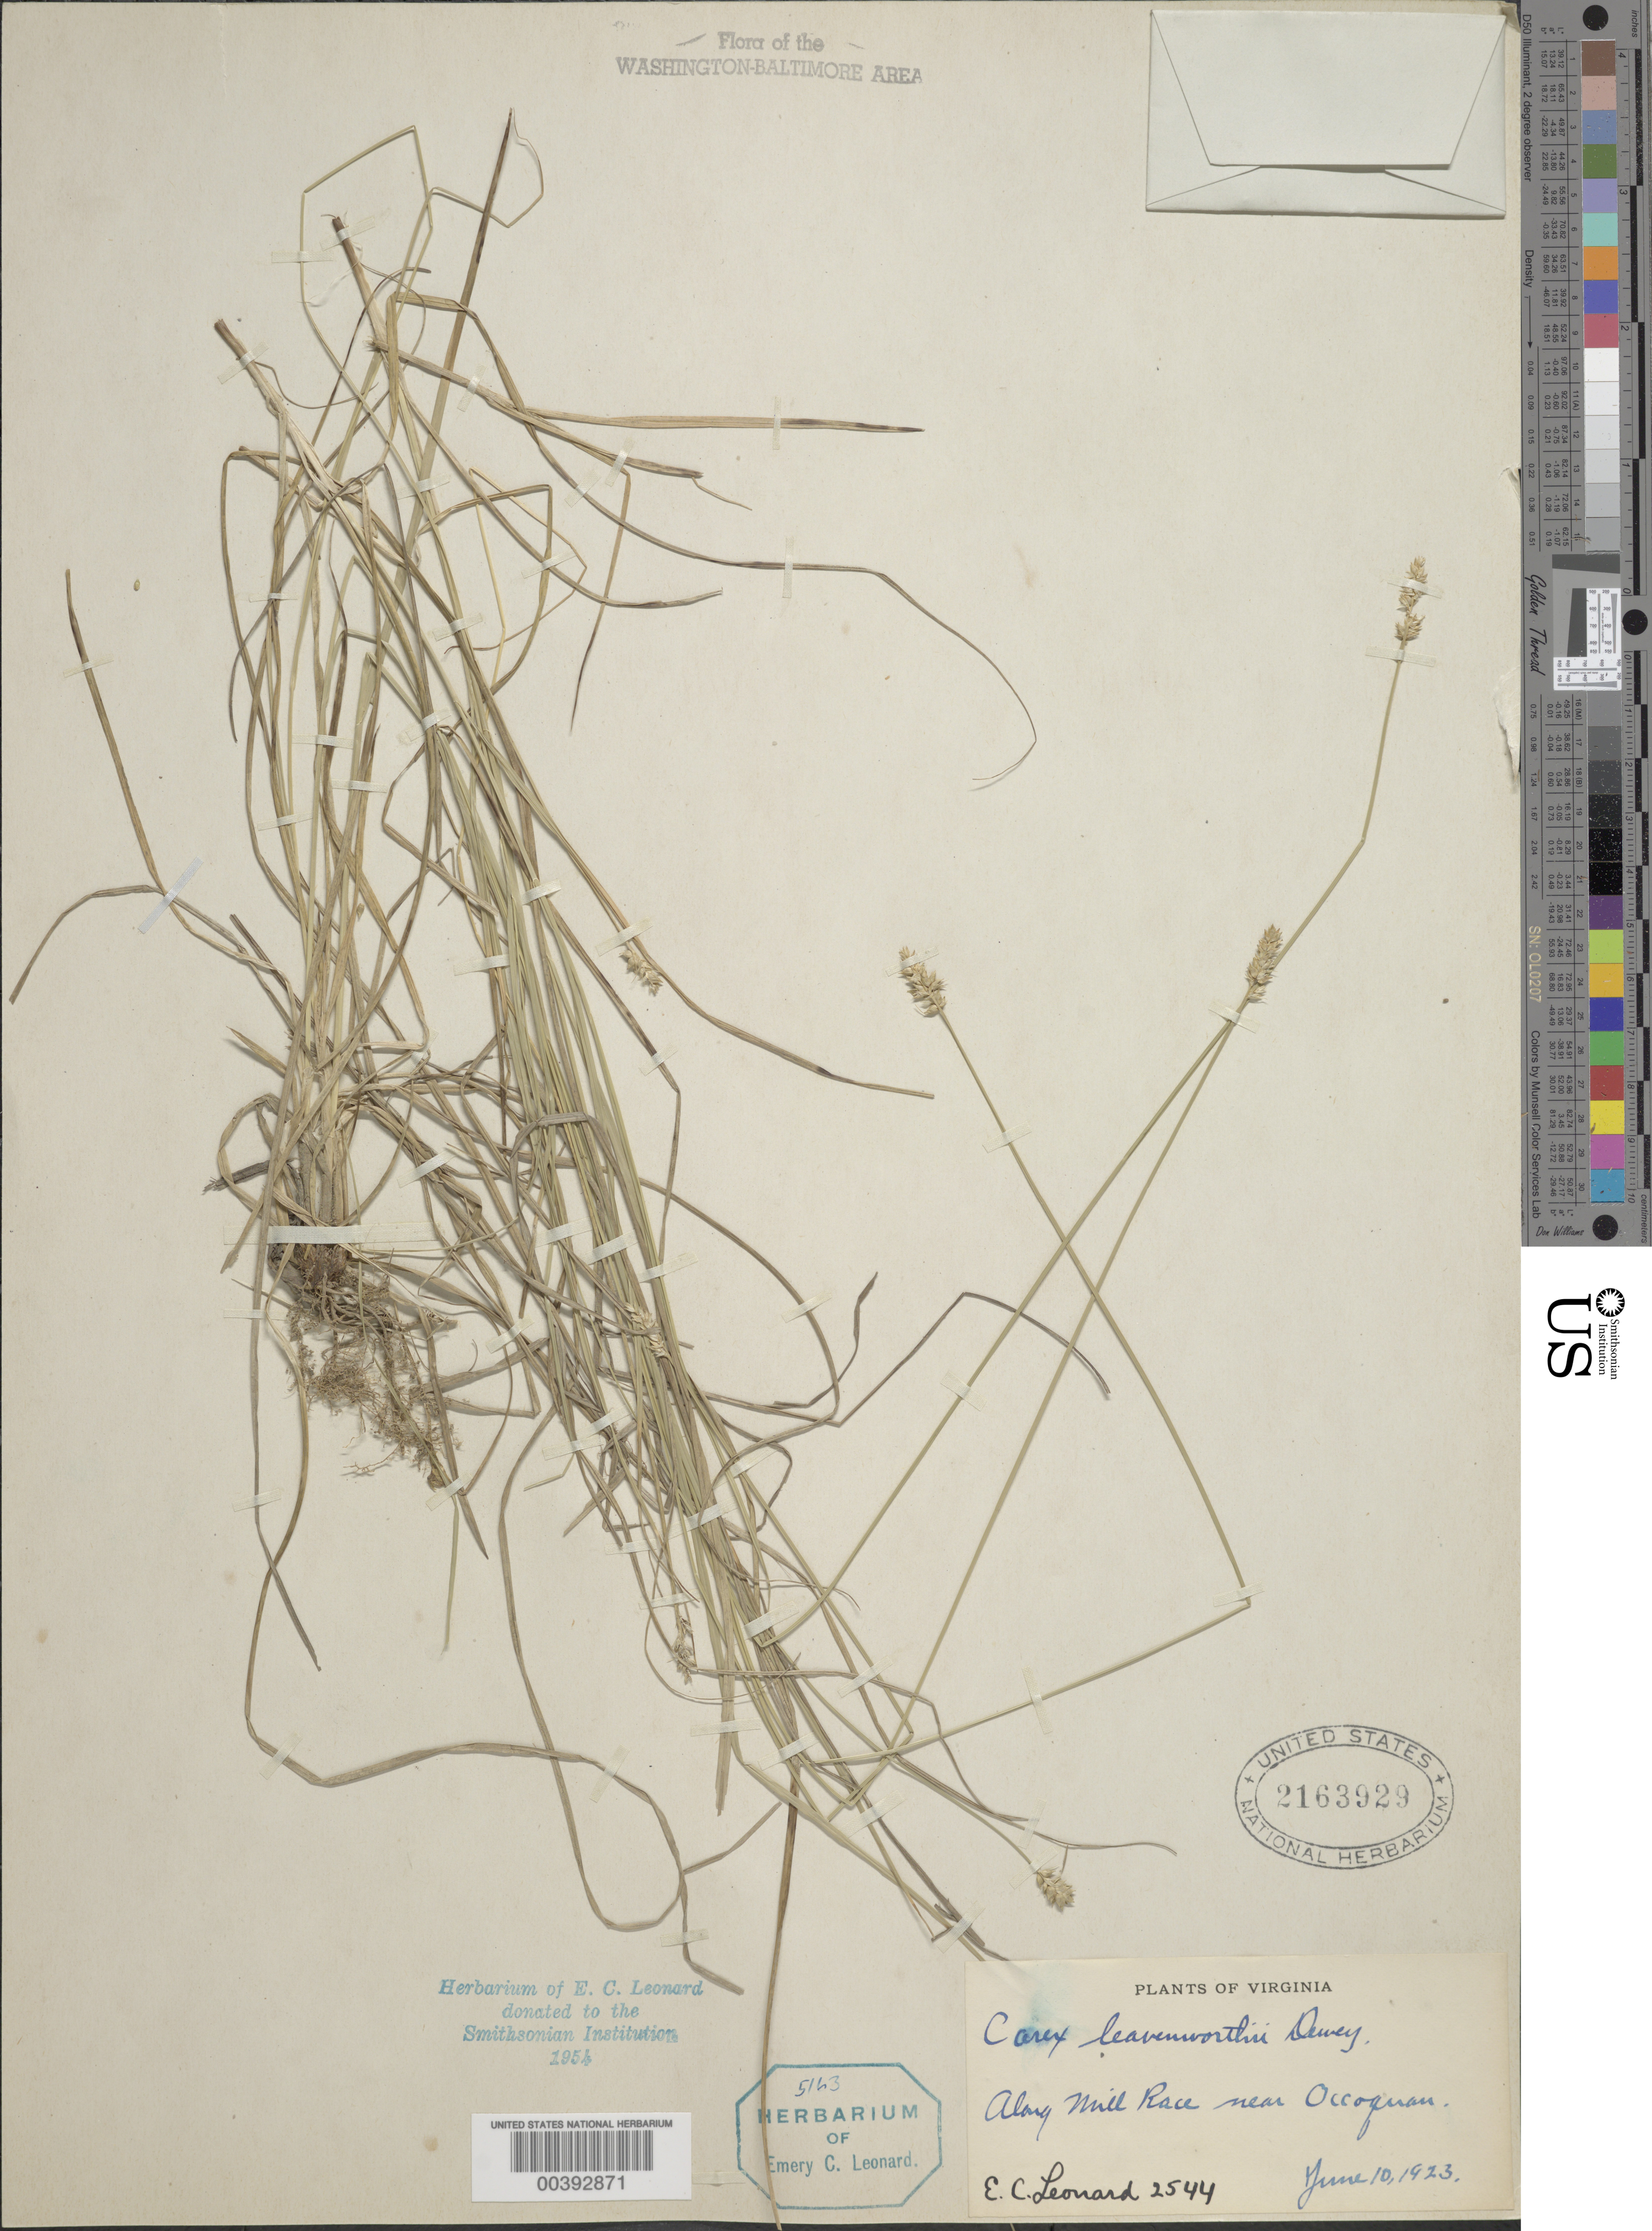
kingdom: Plantae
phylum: Tracheophyta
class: Liliopsida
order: Poales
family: Cyperaceae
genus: Carex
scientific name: Carex leavenworthii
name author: Dewey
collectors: E. C. Leonard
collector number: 2544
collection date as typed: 10 Jun 1923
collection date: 1923-06-10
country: United States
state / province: Virginia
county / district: Prince William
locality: Mill Race near Occoquan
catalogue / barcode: US 2163929